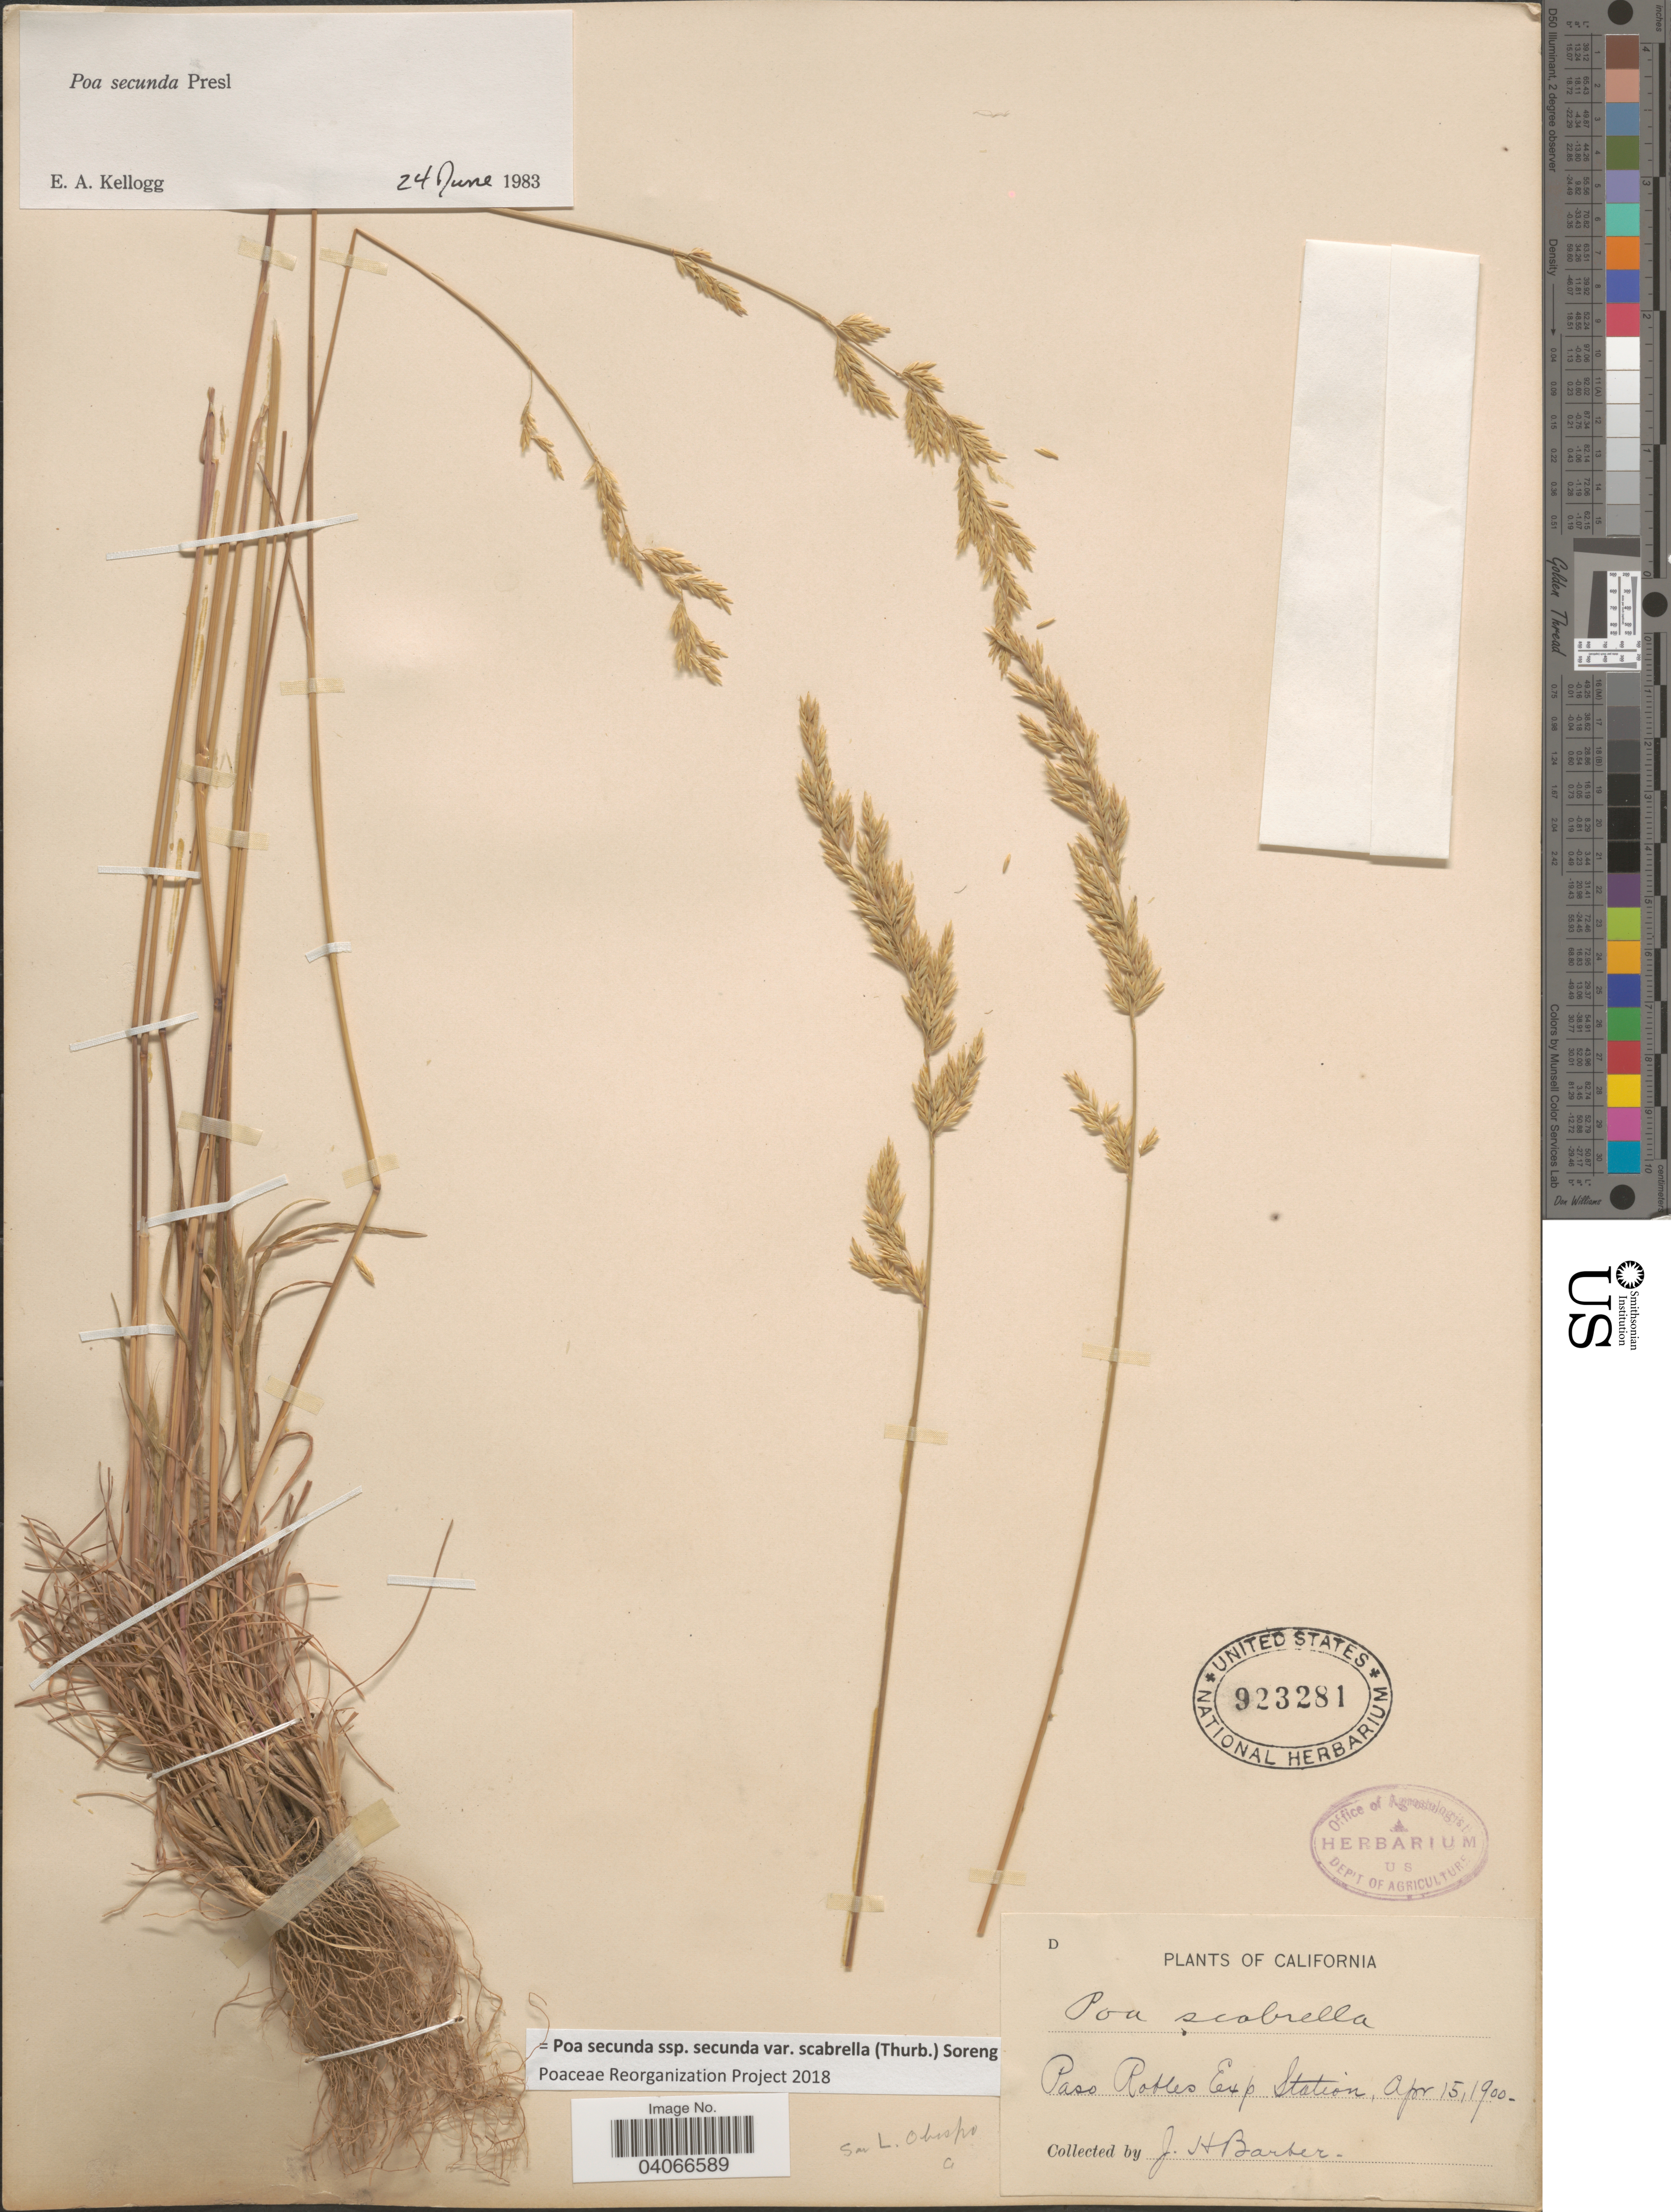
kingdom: Plantae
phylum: Tracheophyta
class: Liliopsida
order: Poales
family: Poaceae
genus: Poa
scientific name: Poa secunda subsp. secunda var. scabrella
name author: (Thurb.) Soreng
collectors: J. Barber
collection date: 1900-04-15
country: United States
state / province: California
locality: Paso Robles Exp. Station. San L. Obispo Co.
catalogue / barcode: US 923281